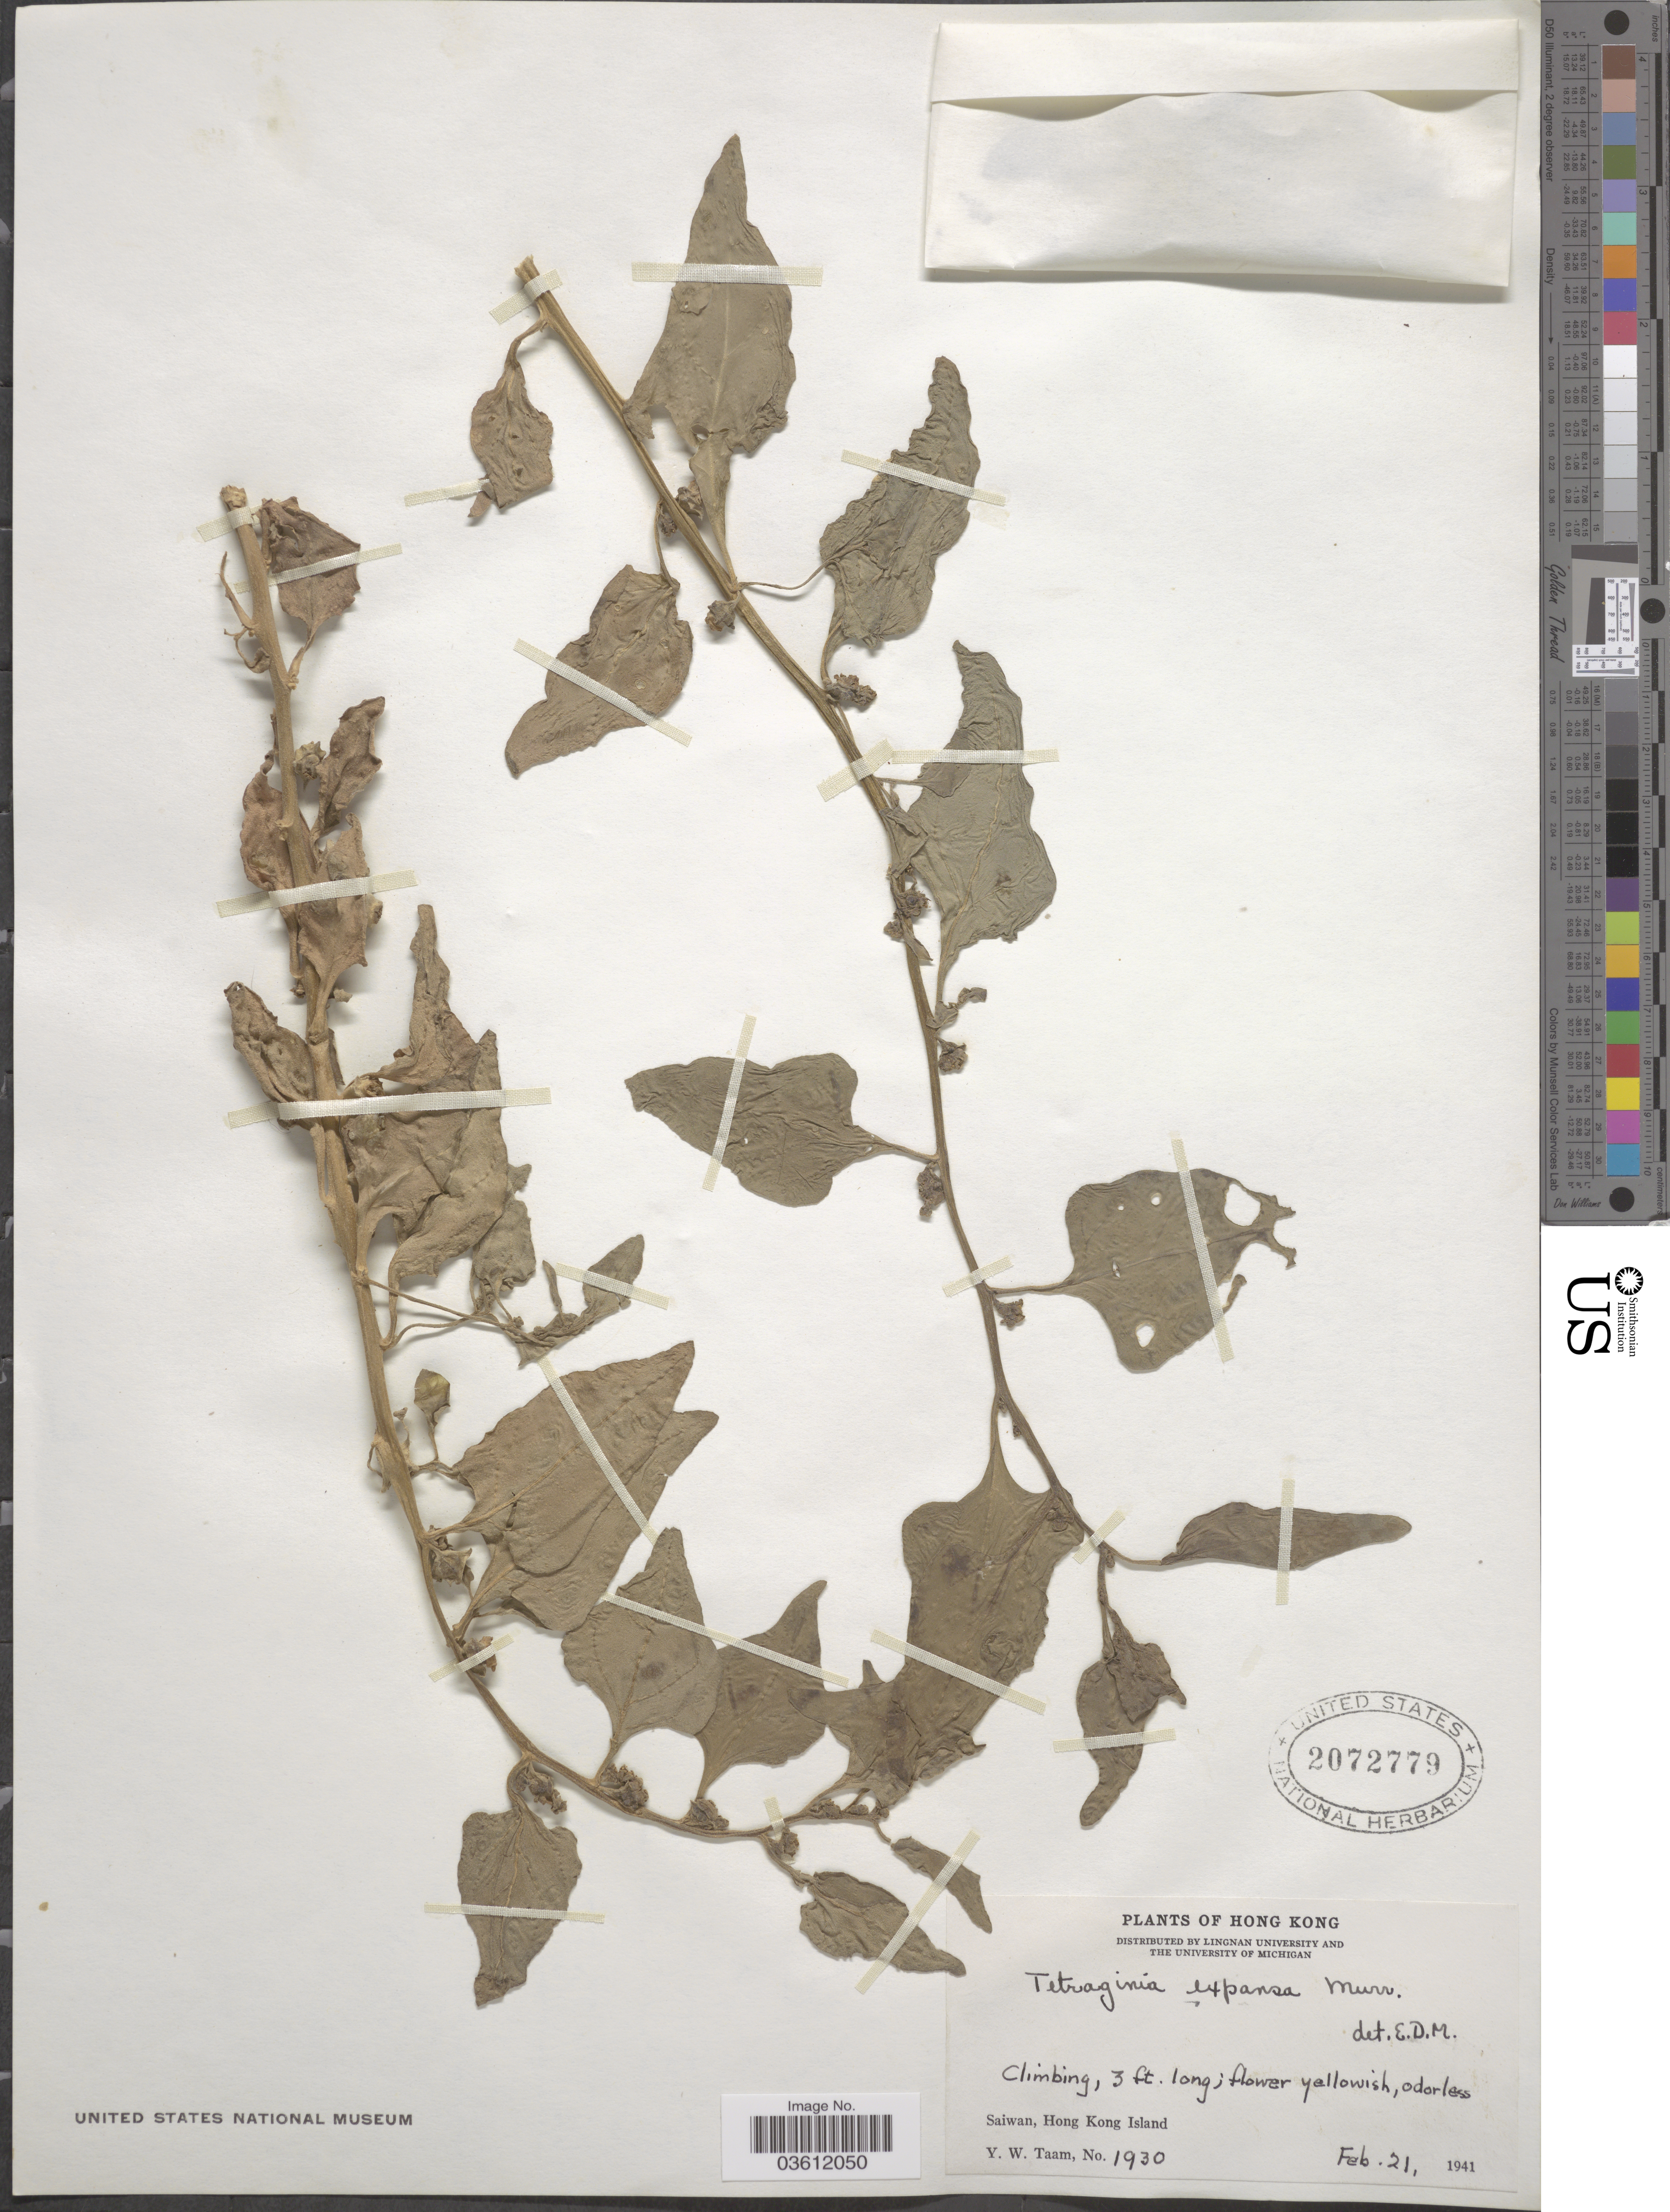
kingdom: Plantae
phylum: Tracheophyta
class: Magnoliopsida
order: Caryophyllales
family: Aizoaceae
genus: Tetragonia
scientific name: Tetragonia expansa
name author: Murr.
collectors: Y. W. Taam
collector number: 1930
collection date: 1941-02-21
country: China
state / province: Hong Kong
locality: Saiwan, Hong Kong Island.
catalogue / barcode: US 2072779